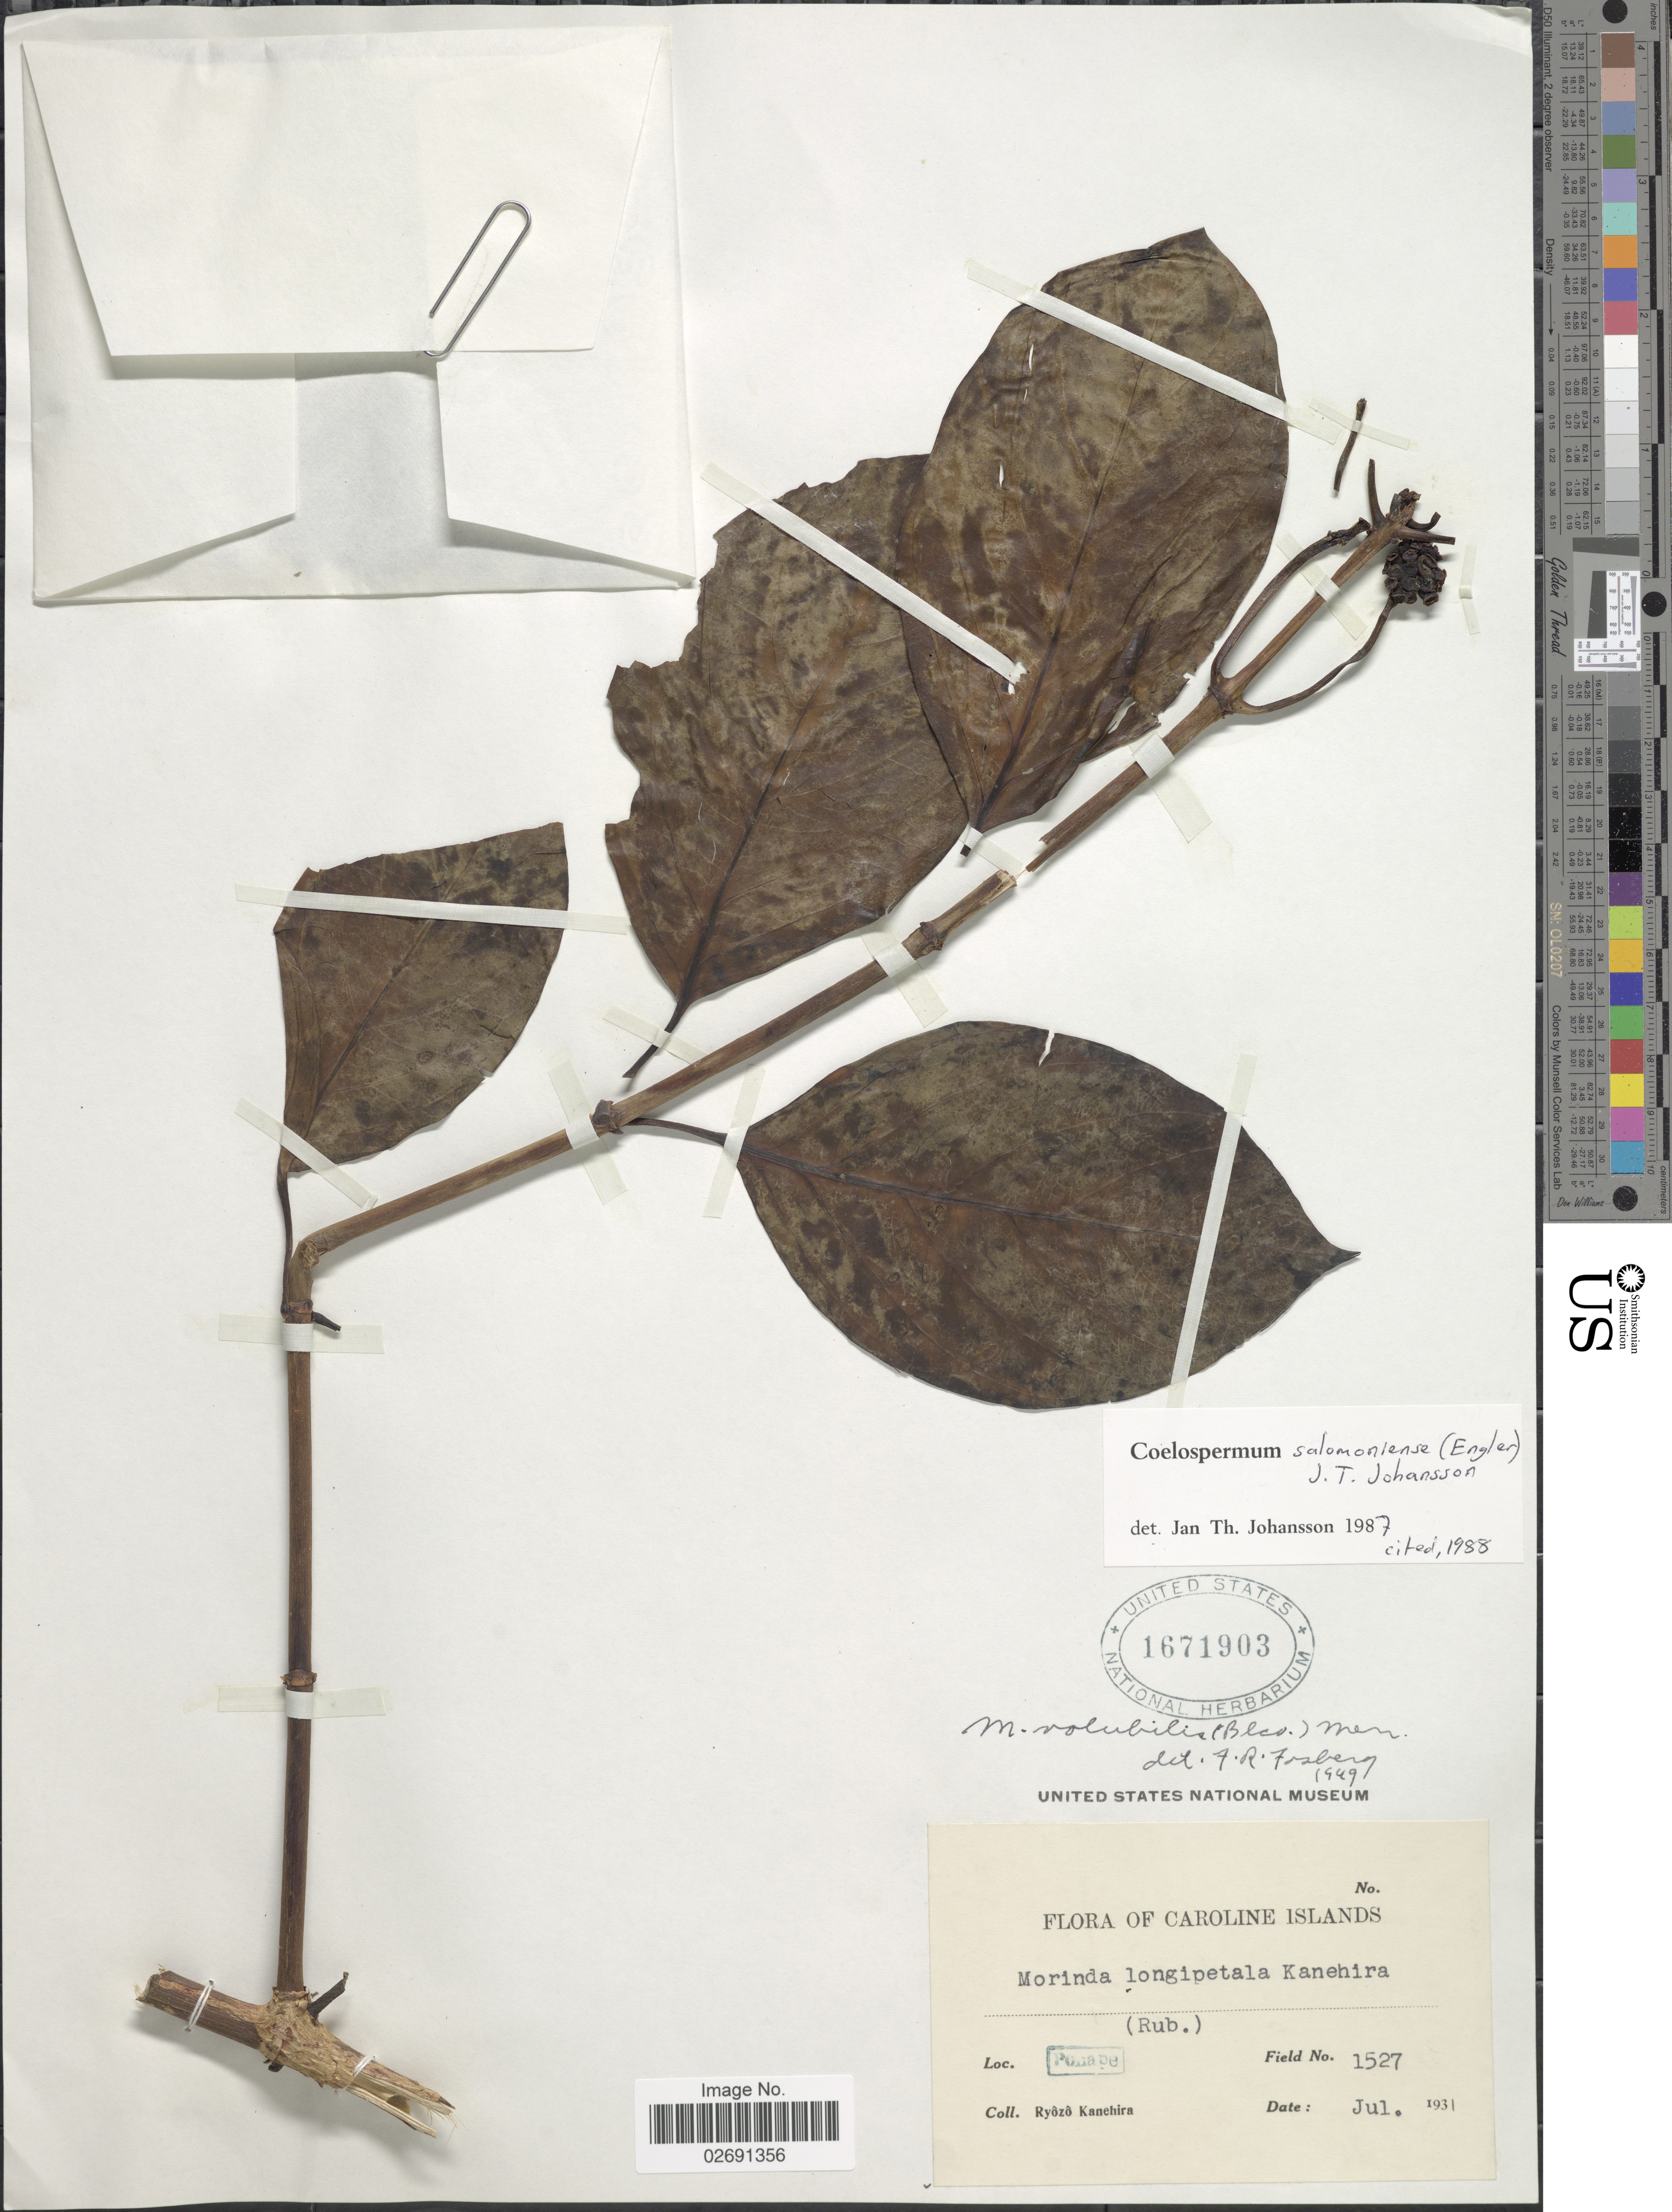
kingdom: Plantae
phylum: Tracheophyta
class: Magnoliopsida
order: Gentianales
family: Rubiaceae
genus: Coelospermum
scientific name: Coelospermum salomoniense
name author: (Engl.) J.T. Johanss.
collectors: R. Kanehira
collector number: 1527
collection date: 1931-07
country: Micronesia, Federated States of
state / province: Pohnpei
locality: Caroline Islands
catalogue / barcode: US 1671903